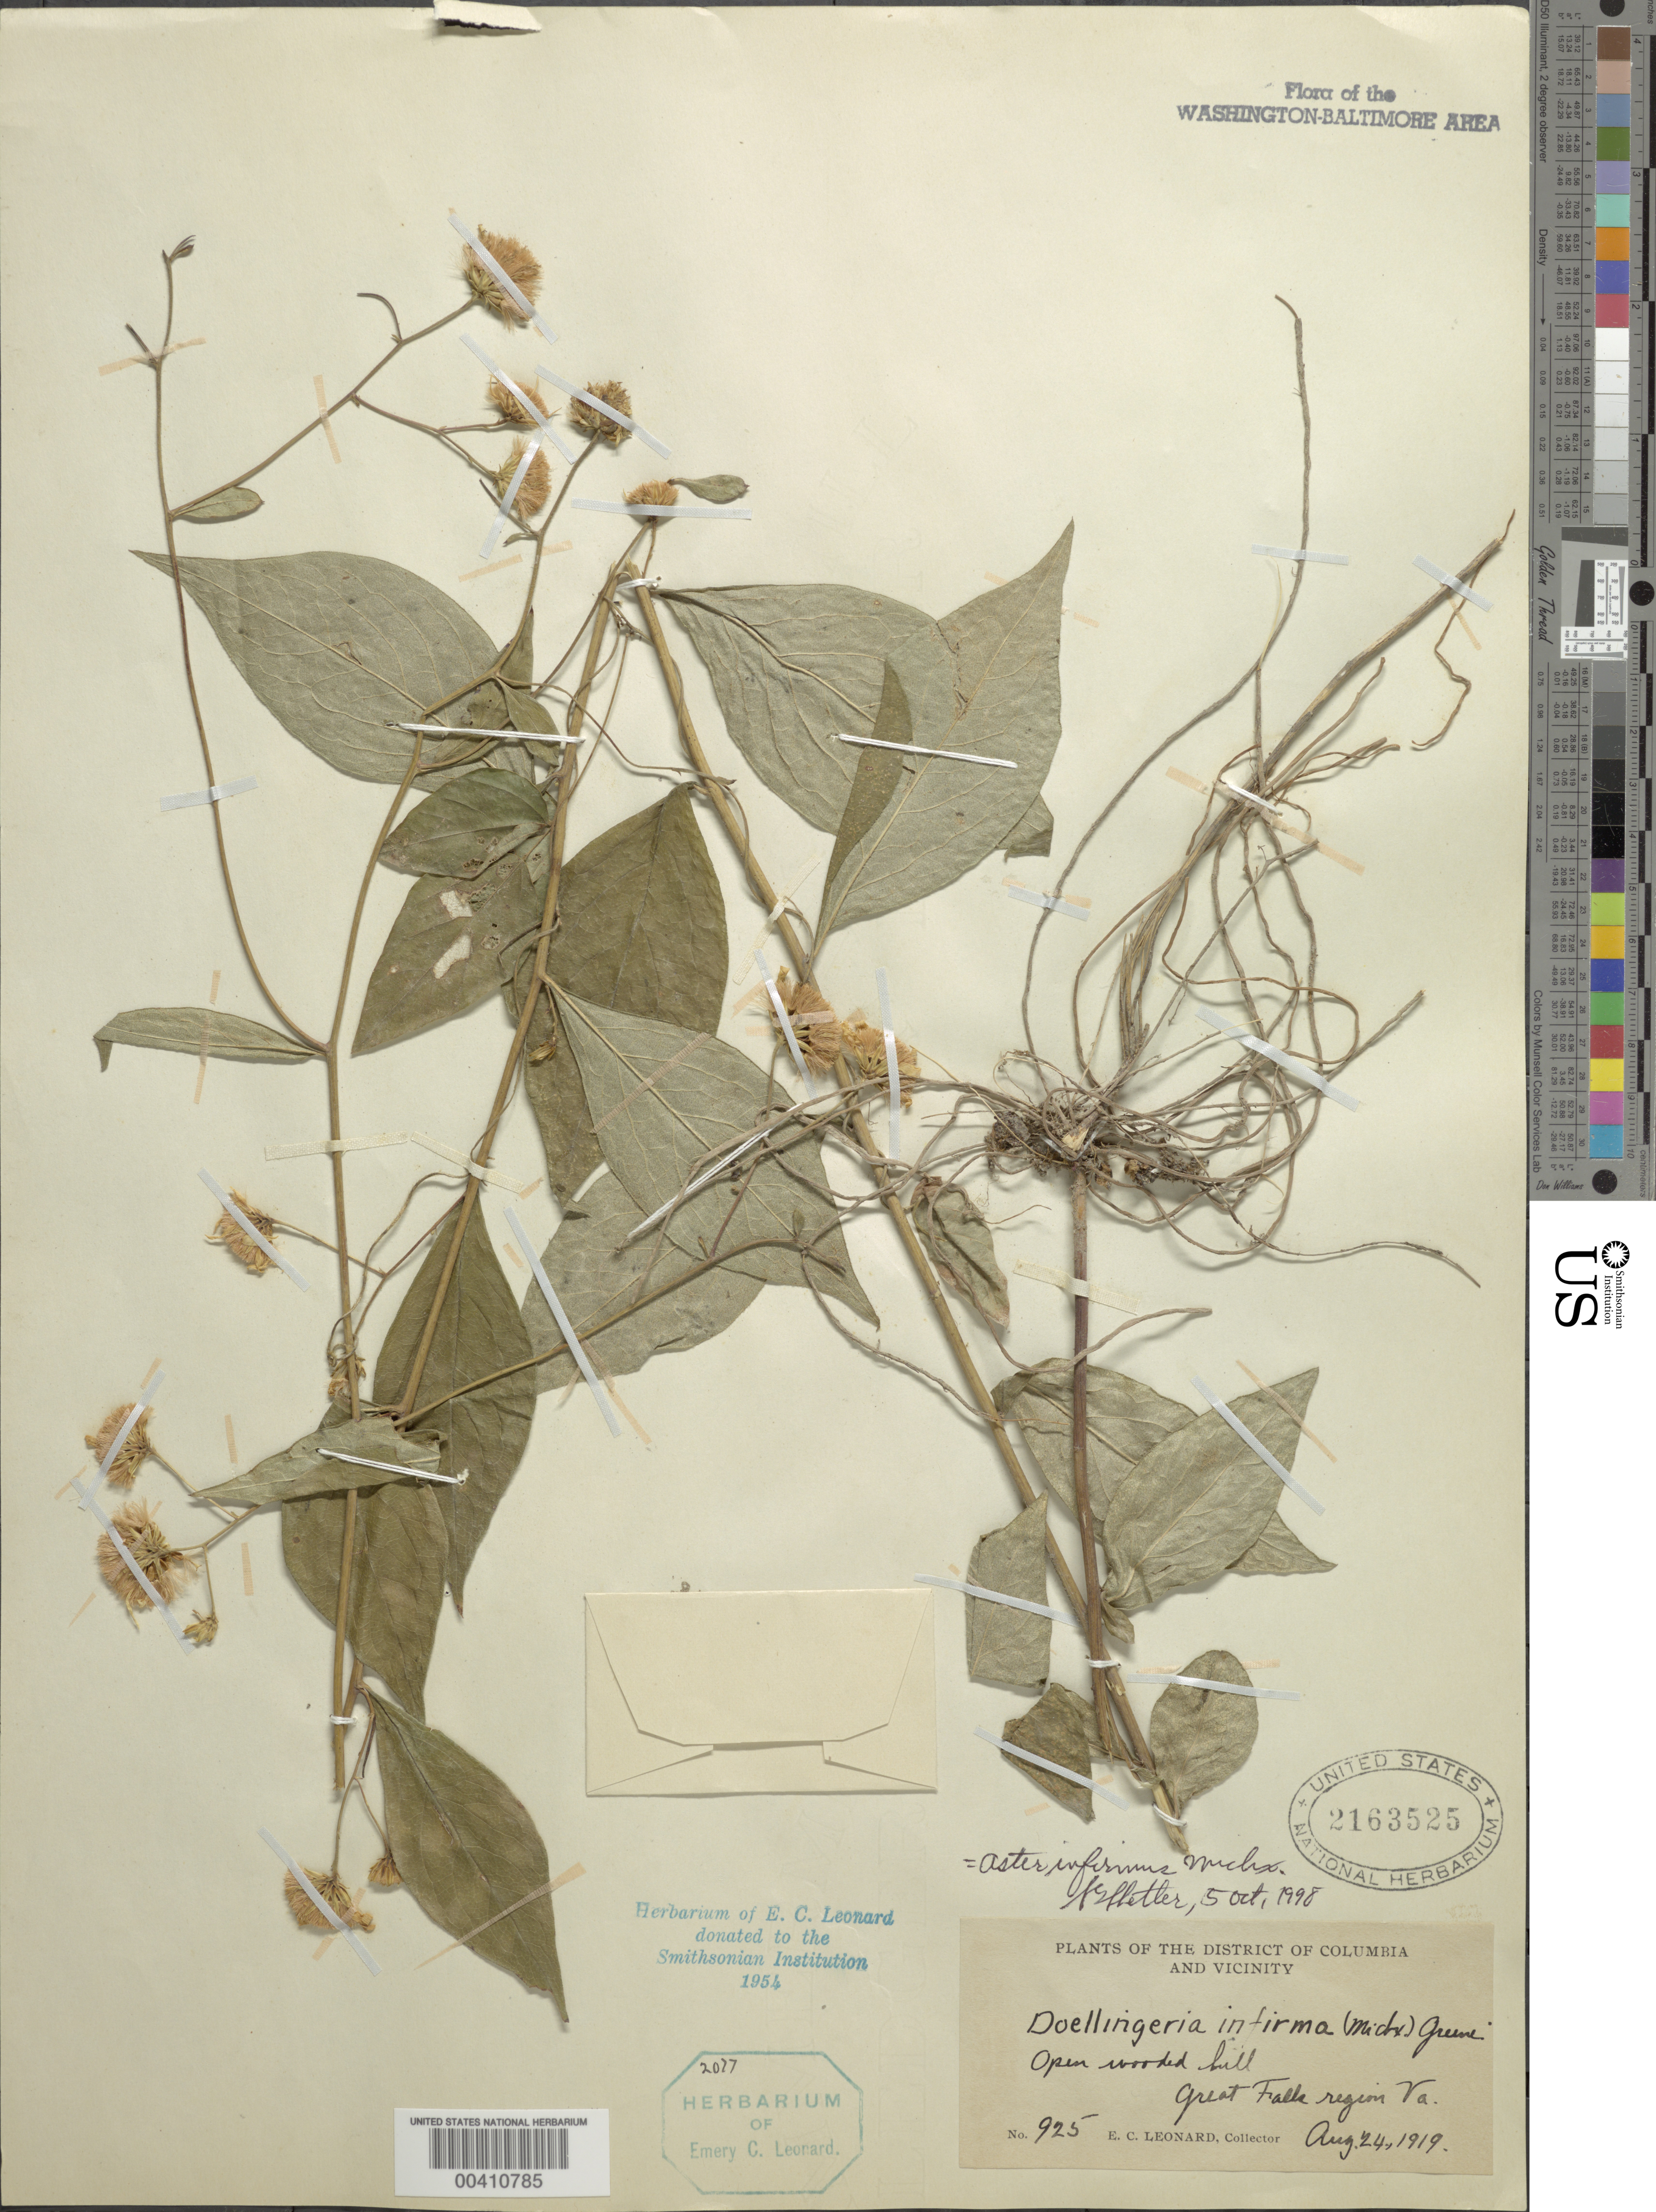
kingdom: Plantae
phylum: Tracheophyta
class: Magnoliopsida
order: Asterales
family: Asteraceae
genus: Doellingeria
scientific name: Doellingeria infirma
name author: (Michx.) Greene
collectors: E. C. Leonard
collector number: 925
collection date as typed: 24 Aug 1919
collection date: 1919-08-24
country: United States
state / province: Virginia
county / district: Fairfax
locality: Great Falls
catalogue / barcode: US 2163525